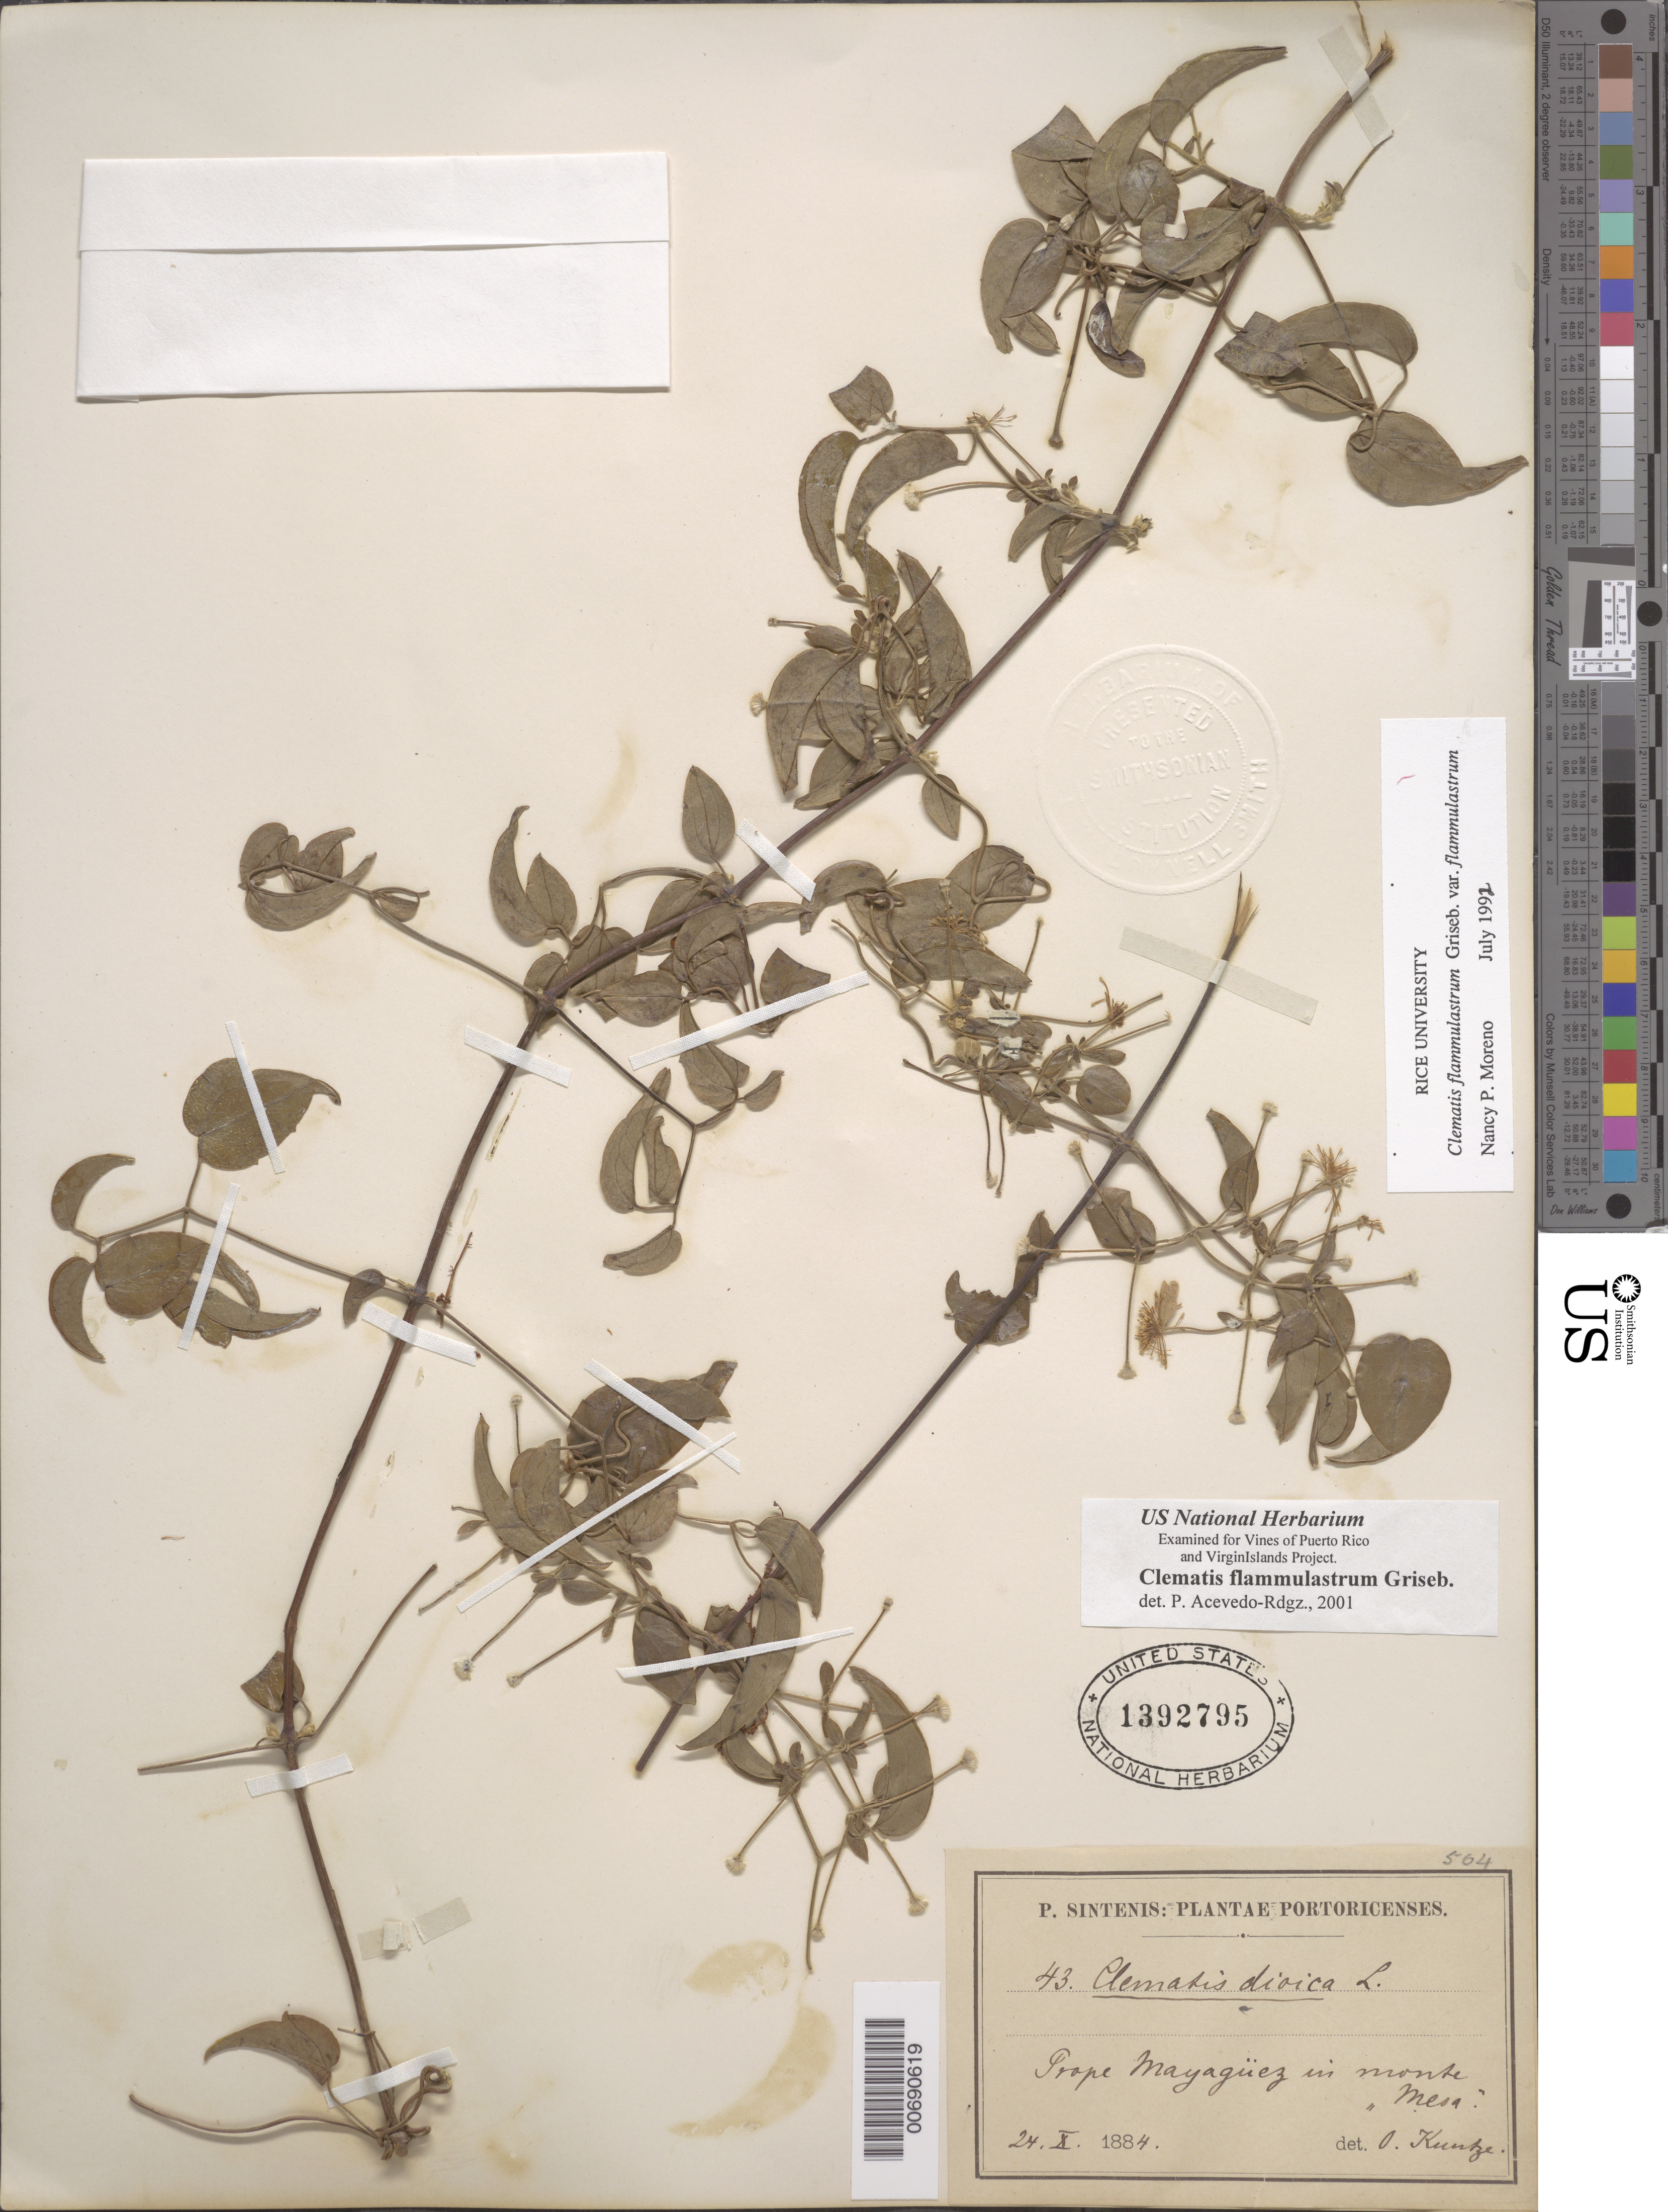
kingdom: Plantae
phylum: Tracheophyta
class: Magnoliopsida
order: Ranunculales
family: Ranunculaceae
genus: Clematis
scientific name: Clematis flammulastrum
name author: Griseb.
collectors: P. Sintenis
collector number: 43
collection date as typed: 24 Oct 1884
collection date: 1884-10-24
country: Puerto Rico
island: Greater Antilles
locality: Prope Mayaguez in monte Mesa.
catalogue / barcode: US 1392795